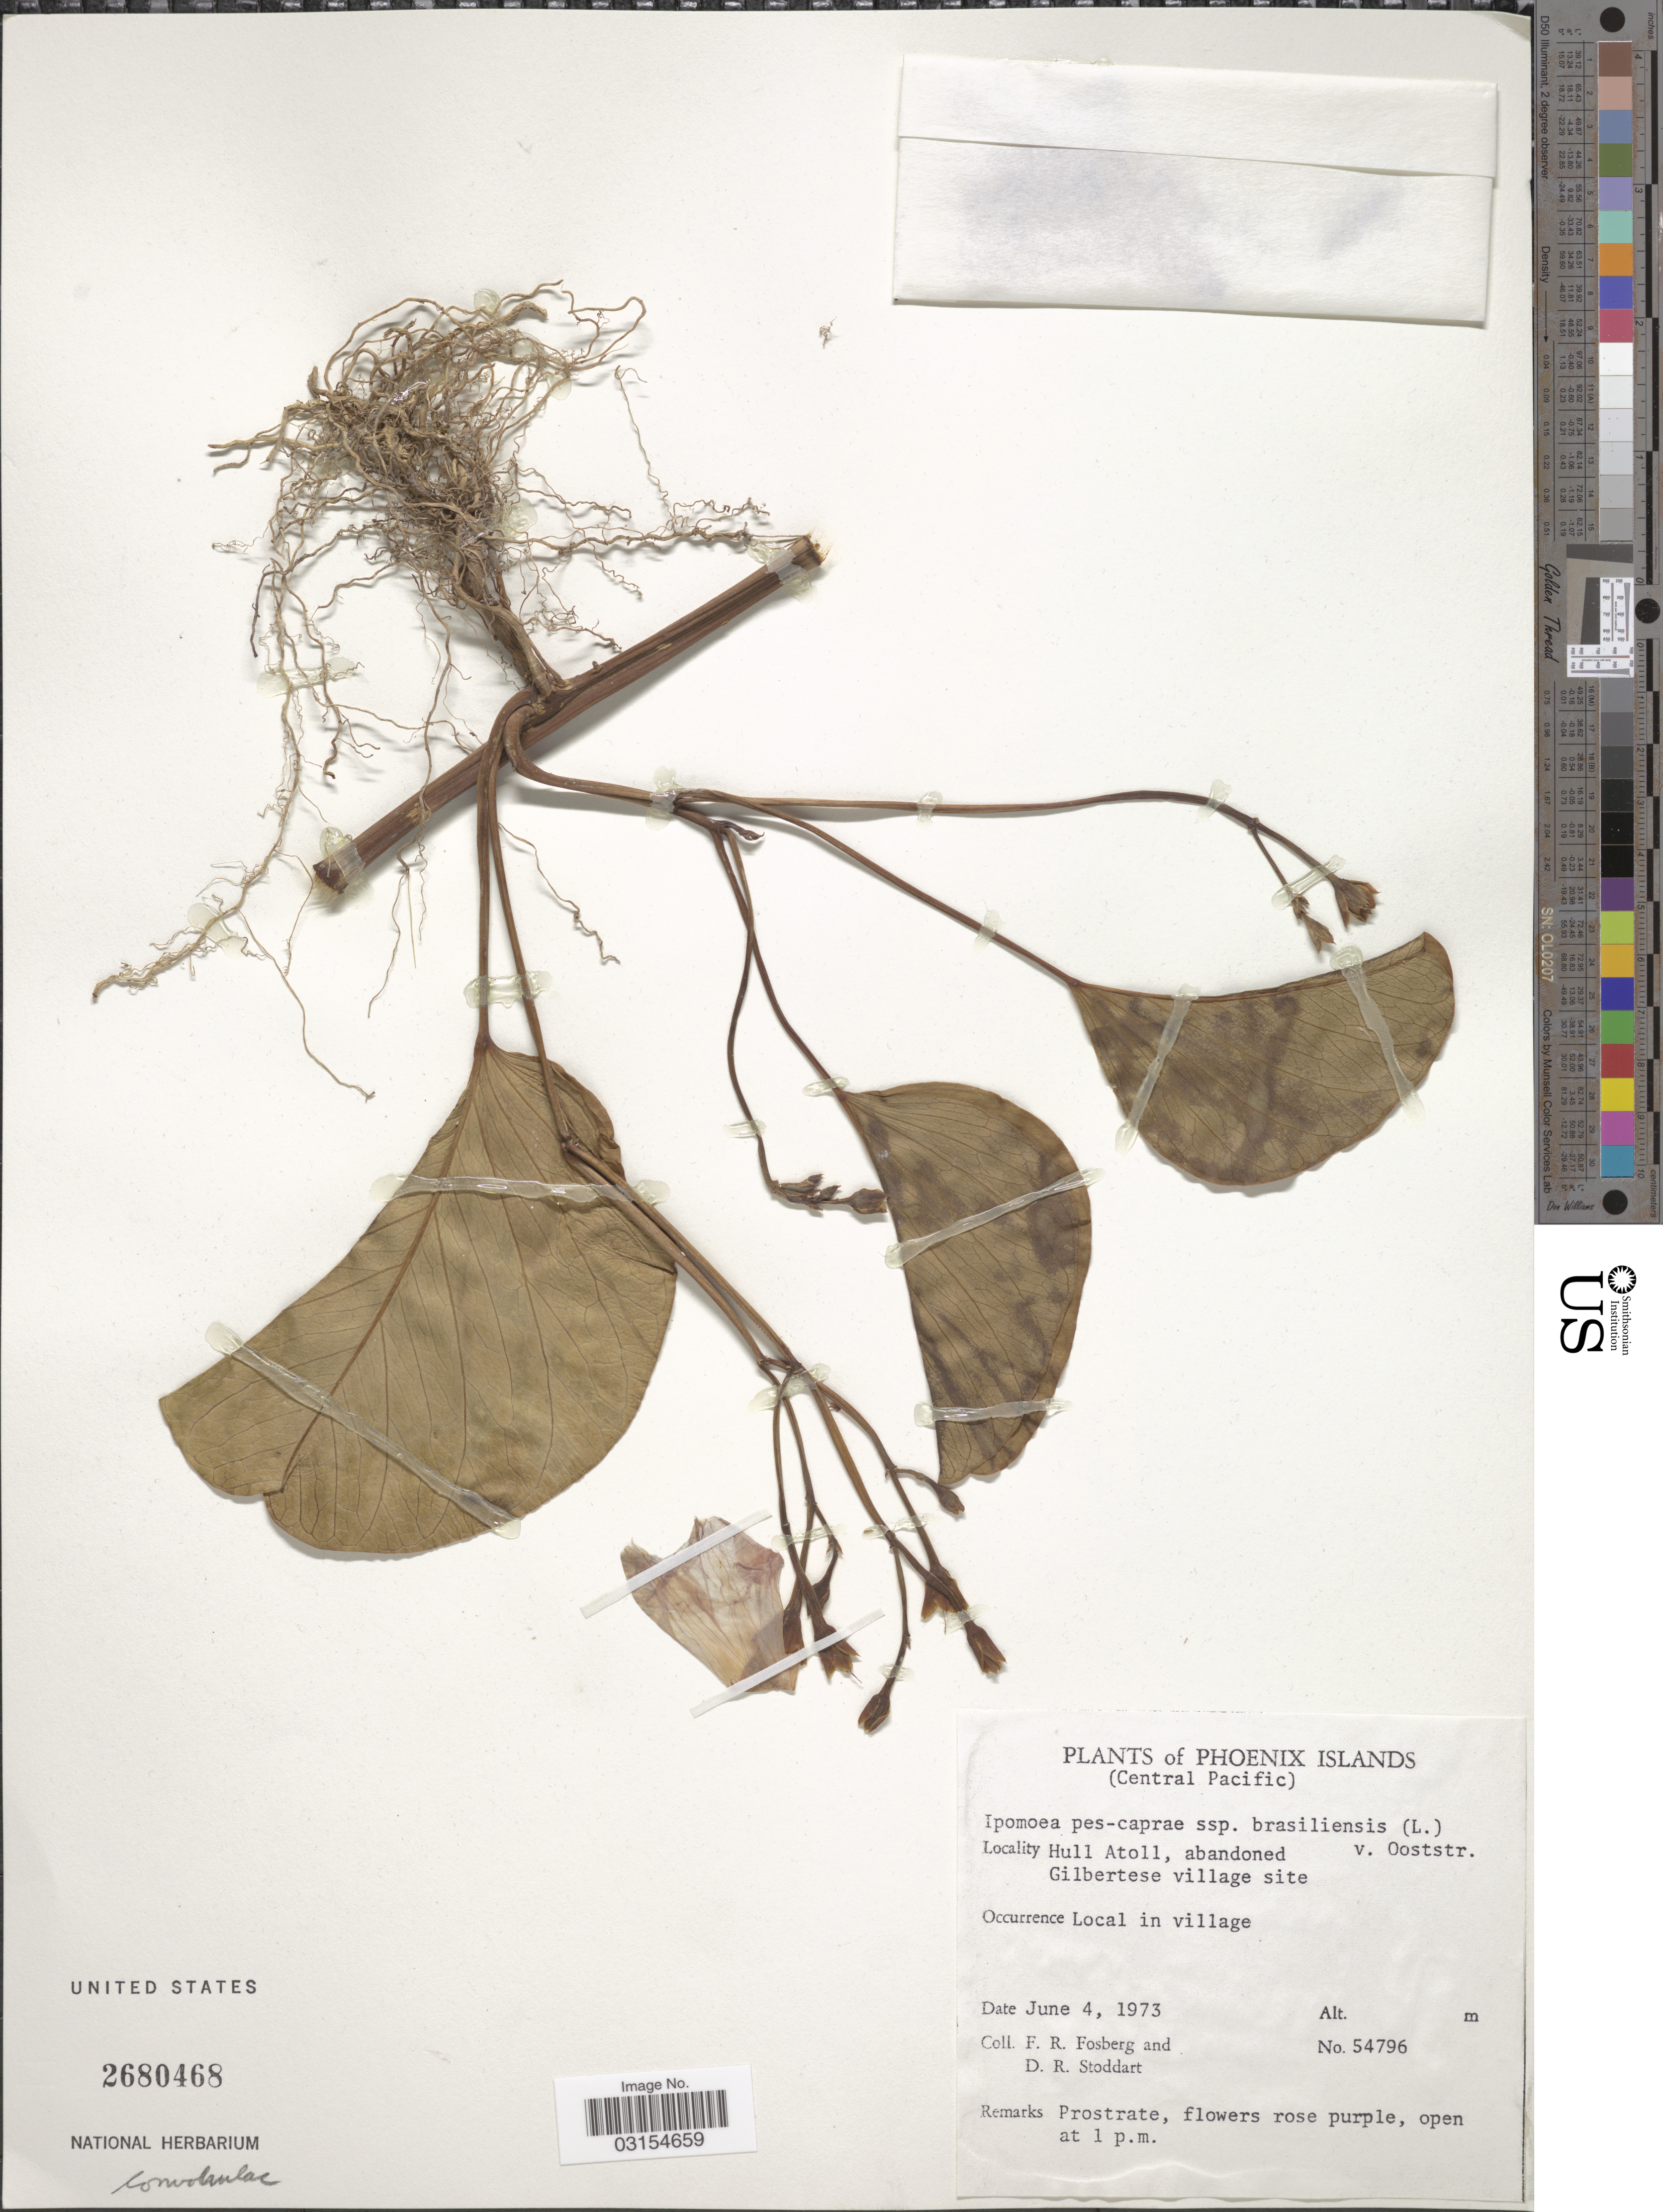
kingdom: Plantae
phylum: Tracheophyta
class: Magnoliopsida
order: Solanales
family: Convolvulaceae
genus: Ipomoea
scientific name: Ipomoea pes-caprae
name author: (L.) R. Br.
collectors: F. R. Fosberg & D. R. Stoddart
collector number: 54796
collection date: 1973-06-04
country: Kiribati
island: Orona [Hull] Atoll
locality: Phoenix Islands (Central Pacific), Hull Atoll, abandoned Gilbertese village site.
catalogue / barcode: US 2680468